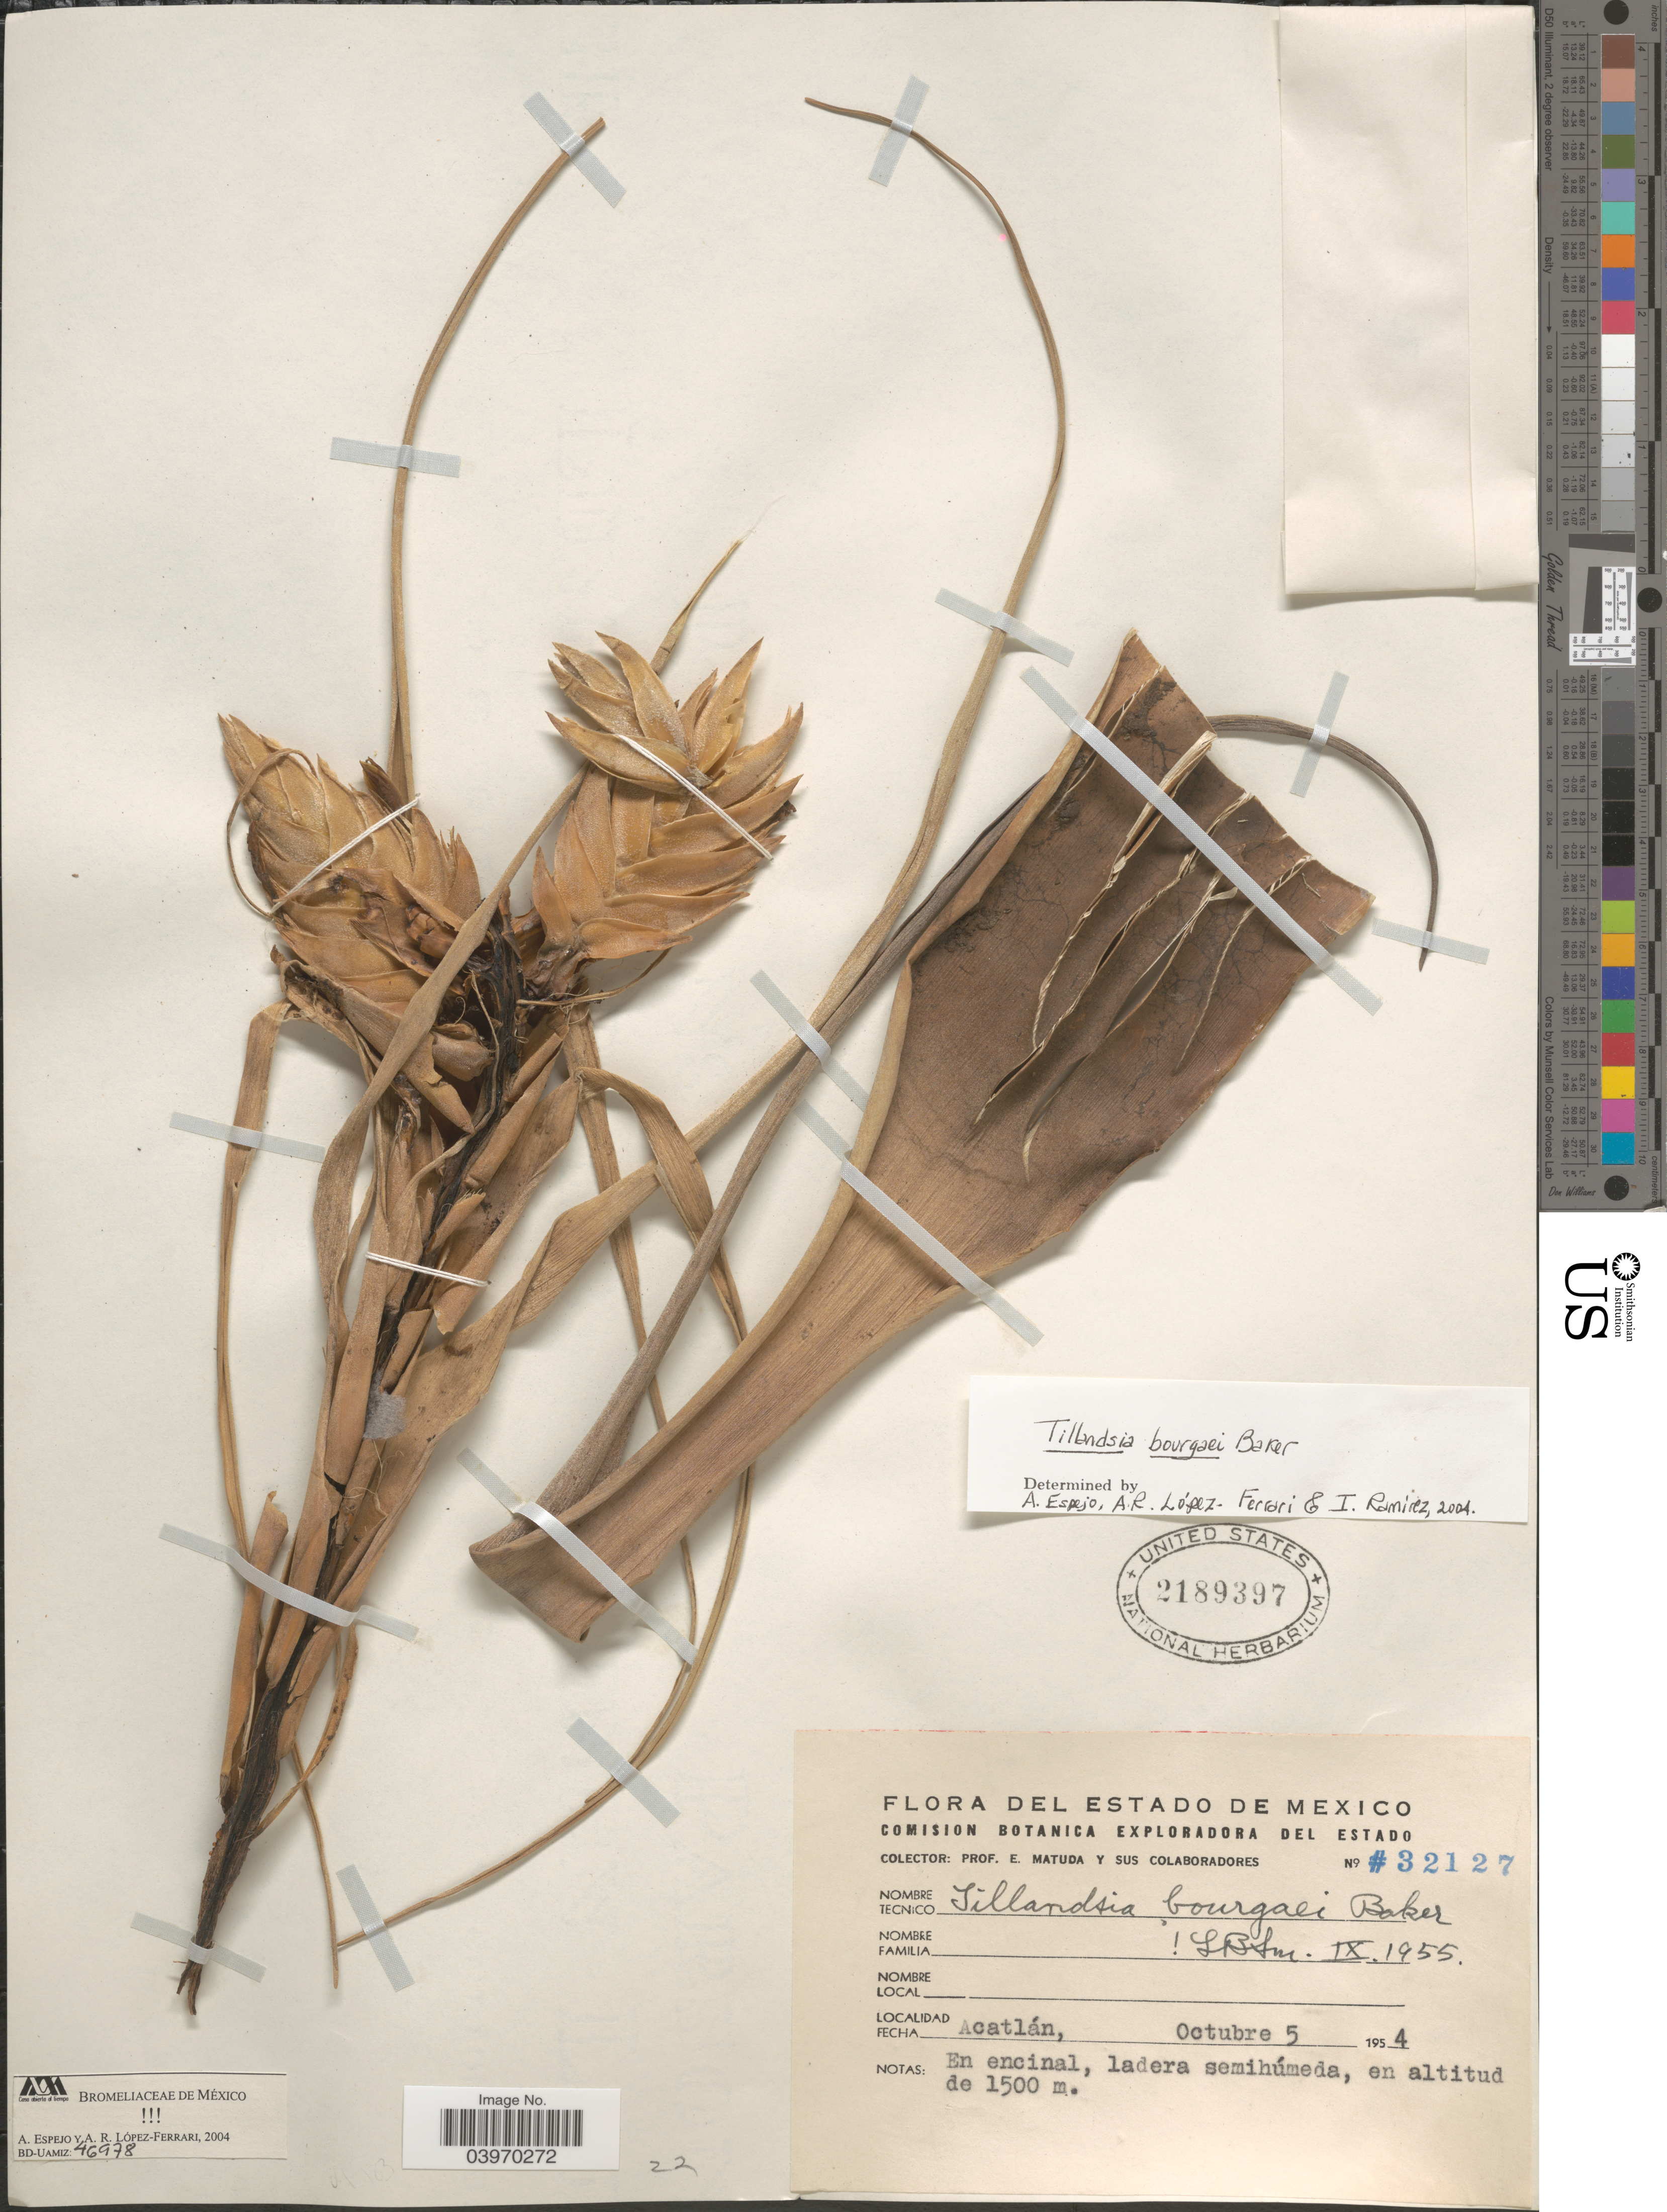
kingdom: Plantae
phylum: Tracheophyta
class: Liliopsida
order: Poales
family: Bromeliaceae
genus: Tillandsia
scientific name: Tillandsia bourgaei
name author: Baker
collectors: E. Matuda & Sus Colaboradores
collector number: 32127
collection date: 1954-10-05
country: Mexico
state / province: México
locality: Acatlán.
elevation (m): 1500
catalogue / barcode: US 2189397